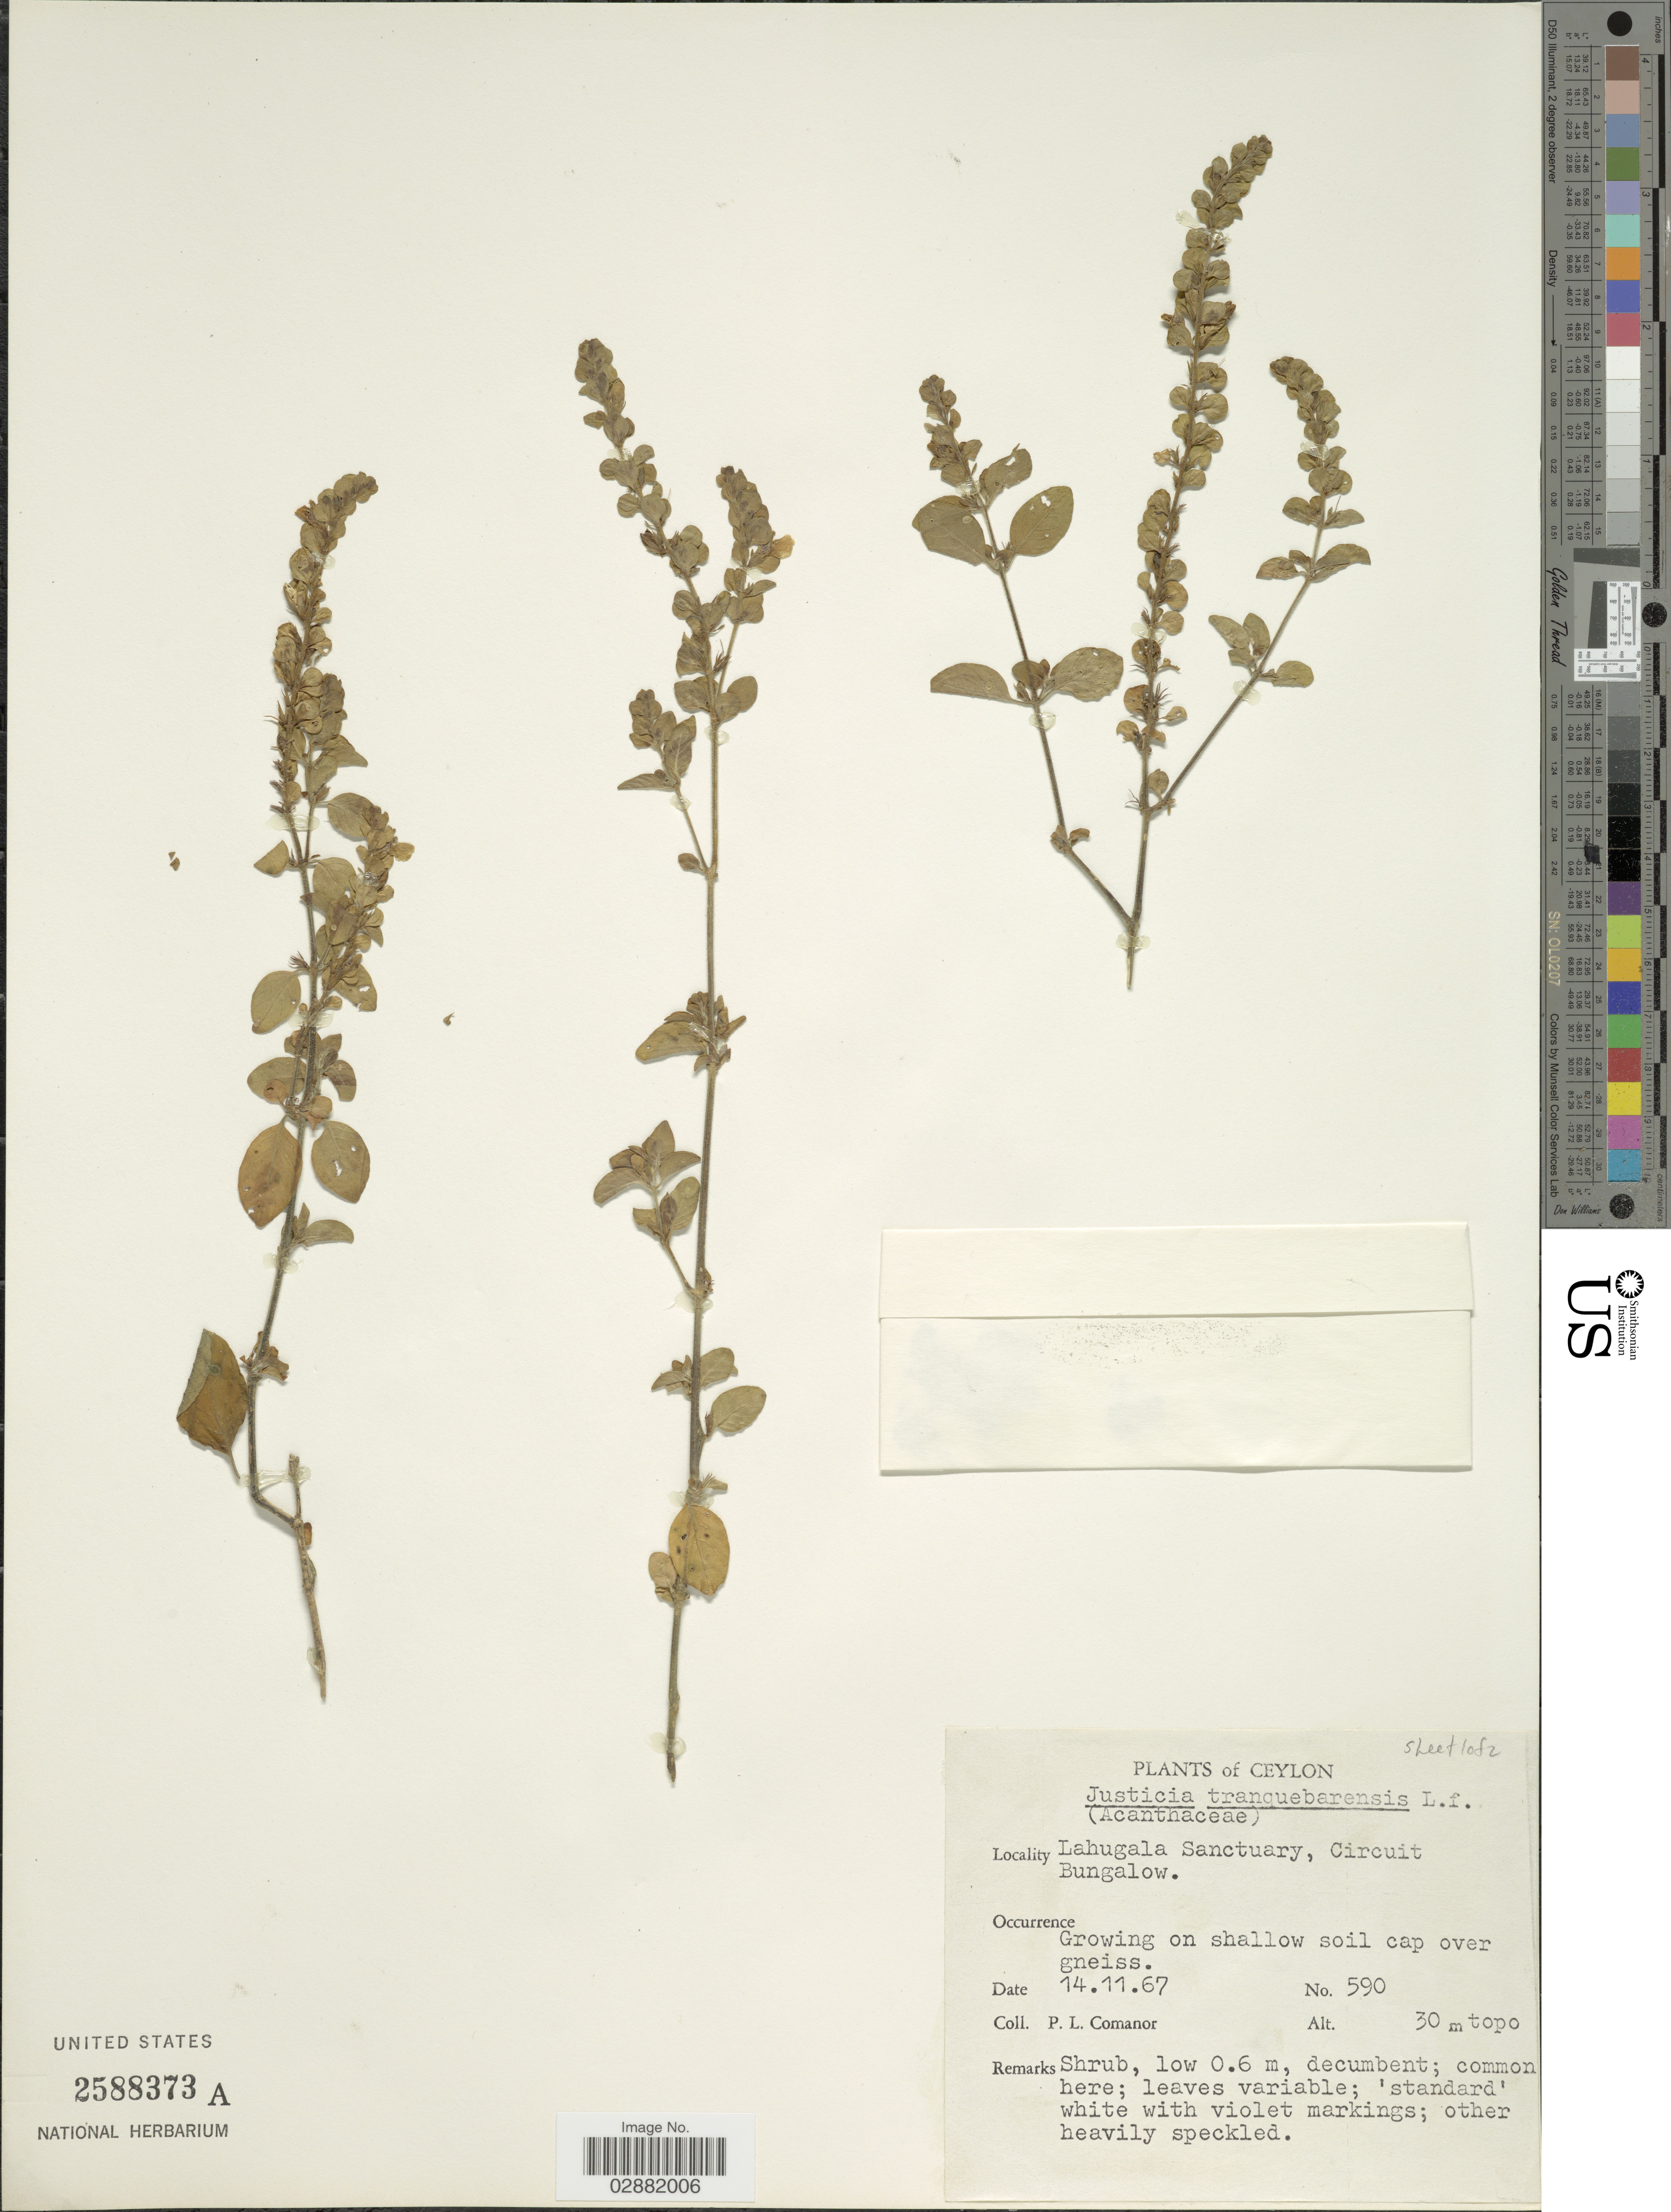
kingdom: Plantae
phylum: Tracheophyta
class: Magnoliopsida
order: Lamiales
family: Acanthaceae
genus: Justicia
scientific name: Justicia tranquebariensis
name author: L. f.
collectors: P. Comanor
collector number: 590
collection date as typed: Transcribed d/m/y: 14/11/67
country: Sri Lanka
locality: Ceylon, Lahugala Sanctuary, Circuit Bungalow.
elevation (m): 30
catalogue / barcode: US 2588373A